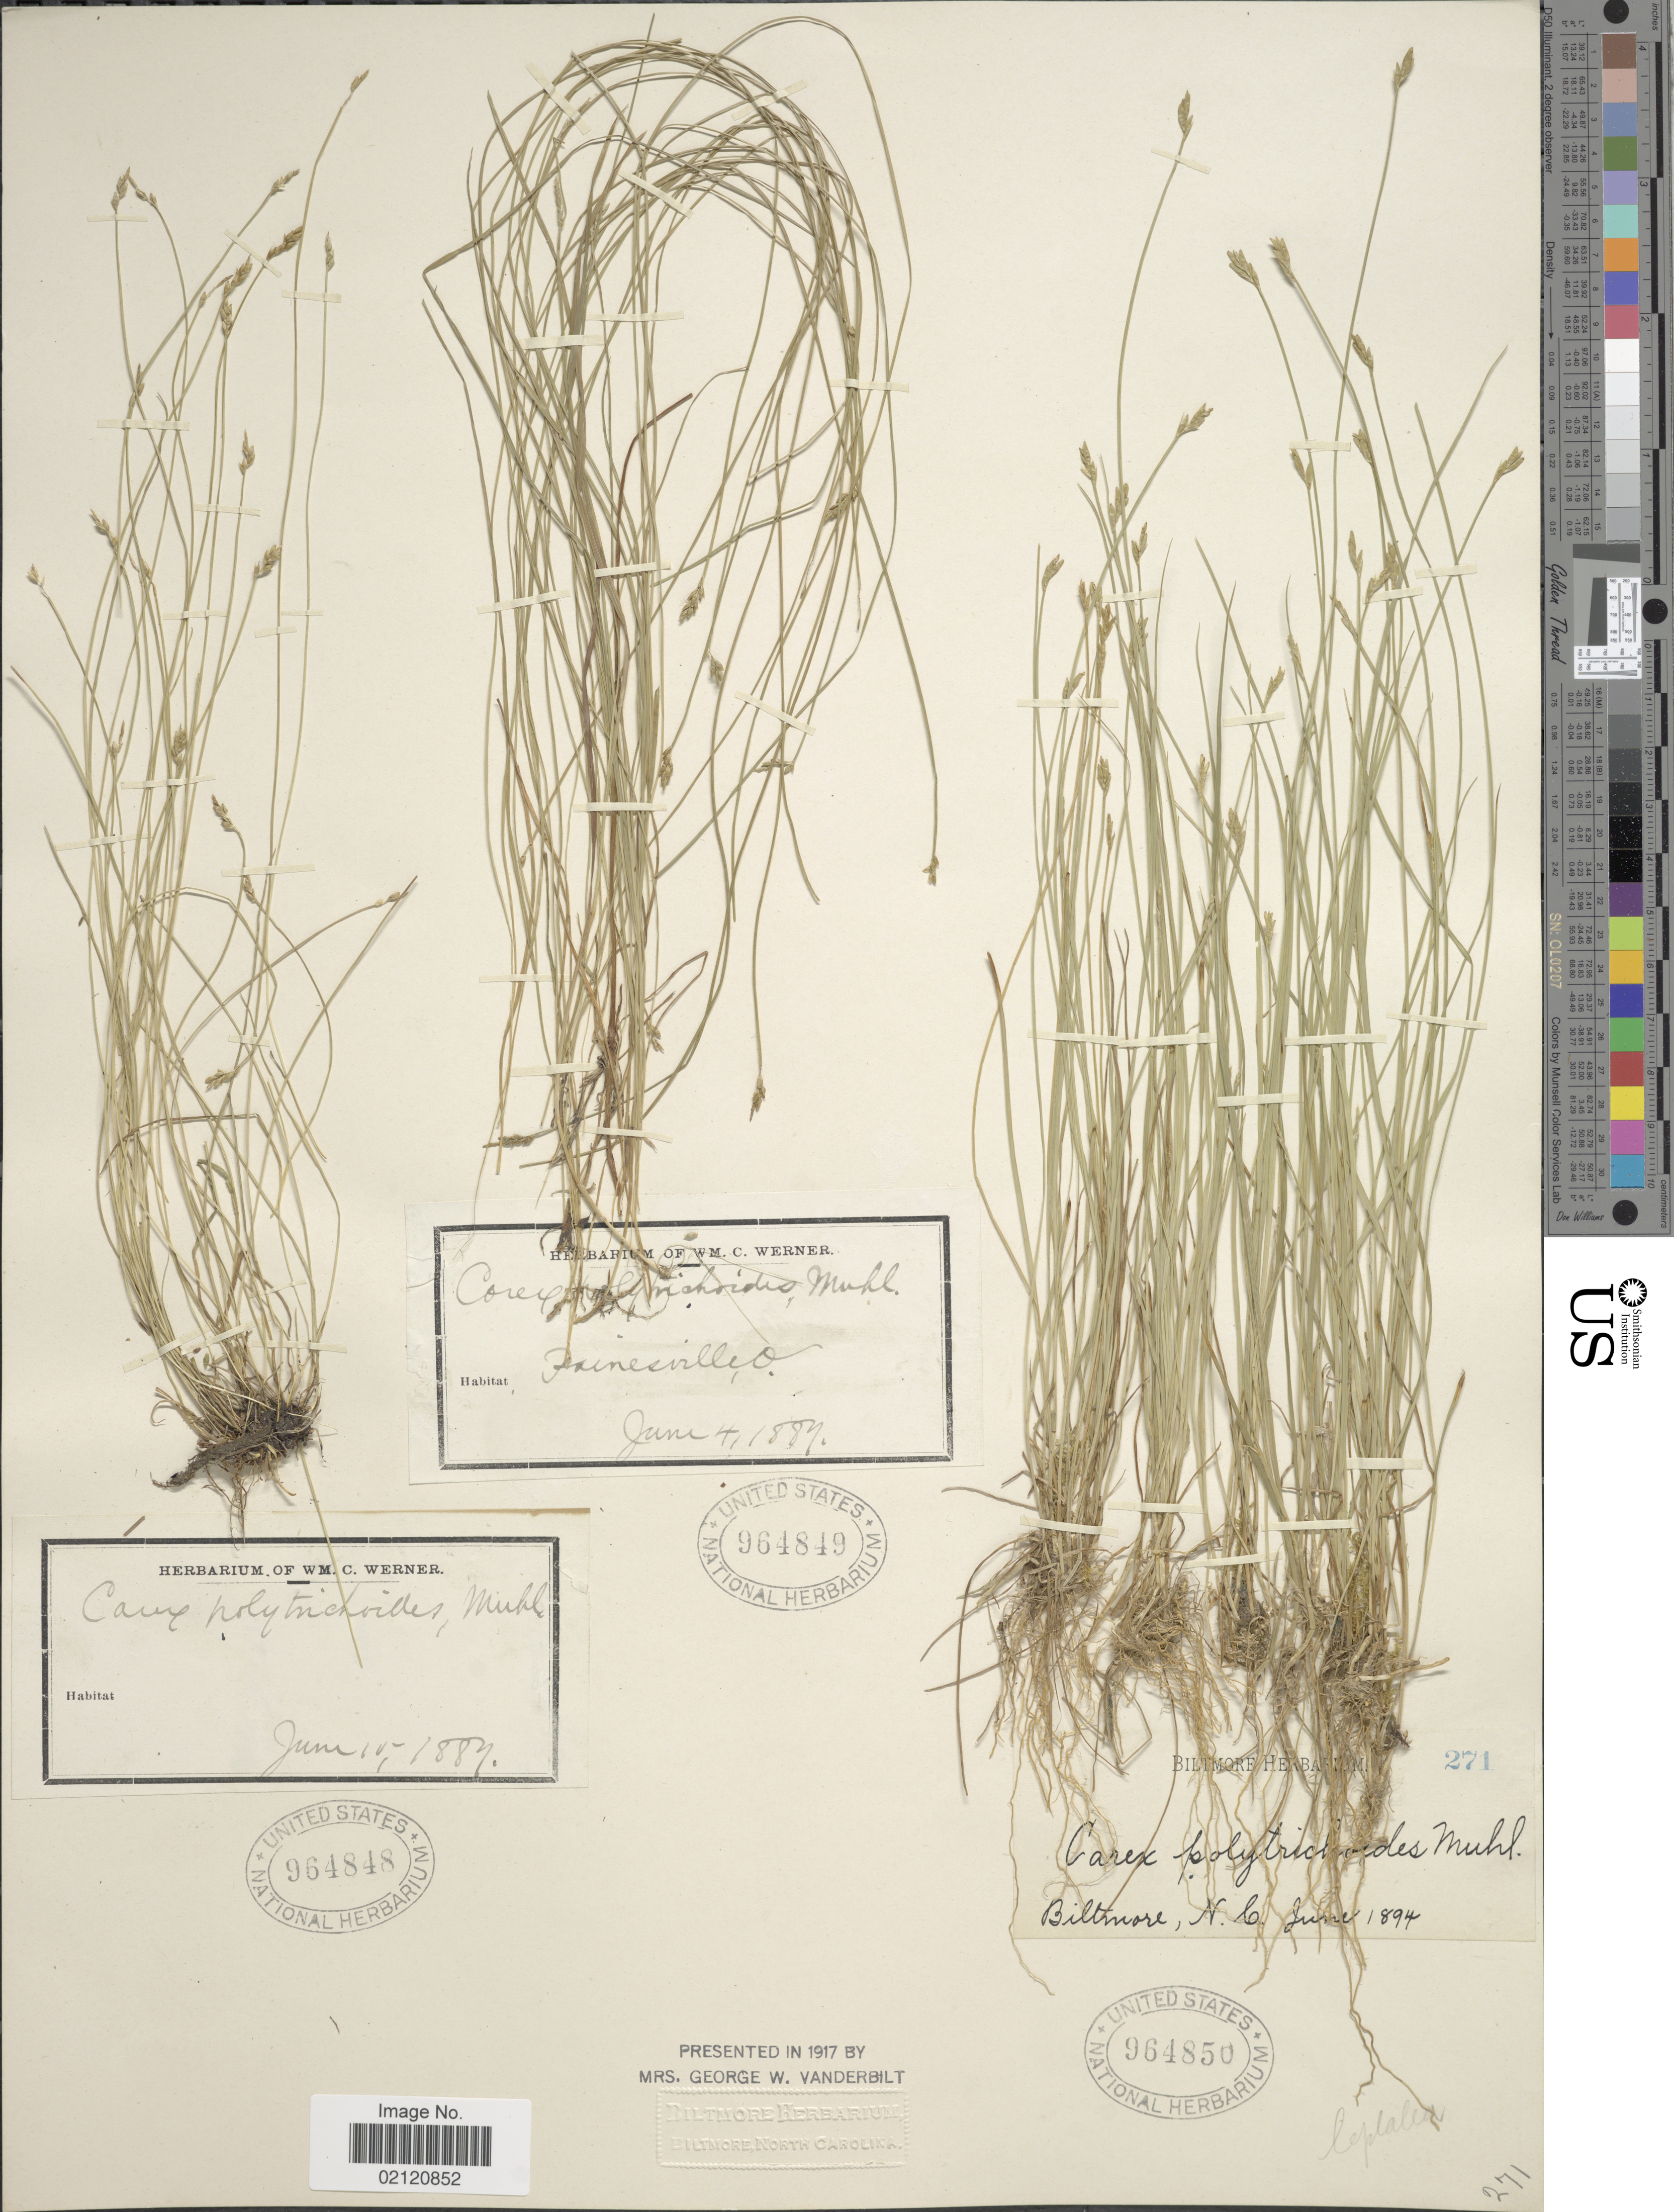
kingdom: Plantae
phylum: Tracheophyta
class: Liliopsida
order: Poales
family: Cyperaceae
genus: Carex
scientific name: Carex leptalea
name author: Wahlenb.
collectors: ex herb. Wm. C. Werner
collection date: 1889-06-15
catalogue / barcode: US 964848